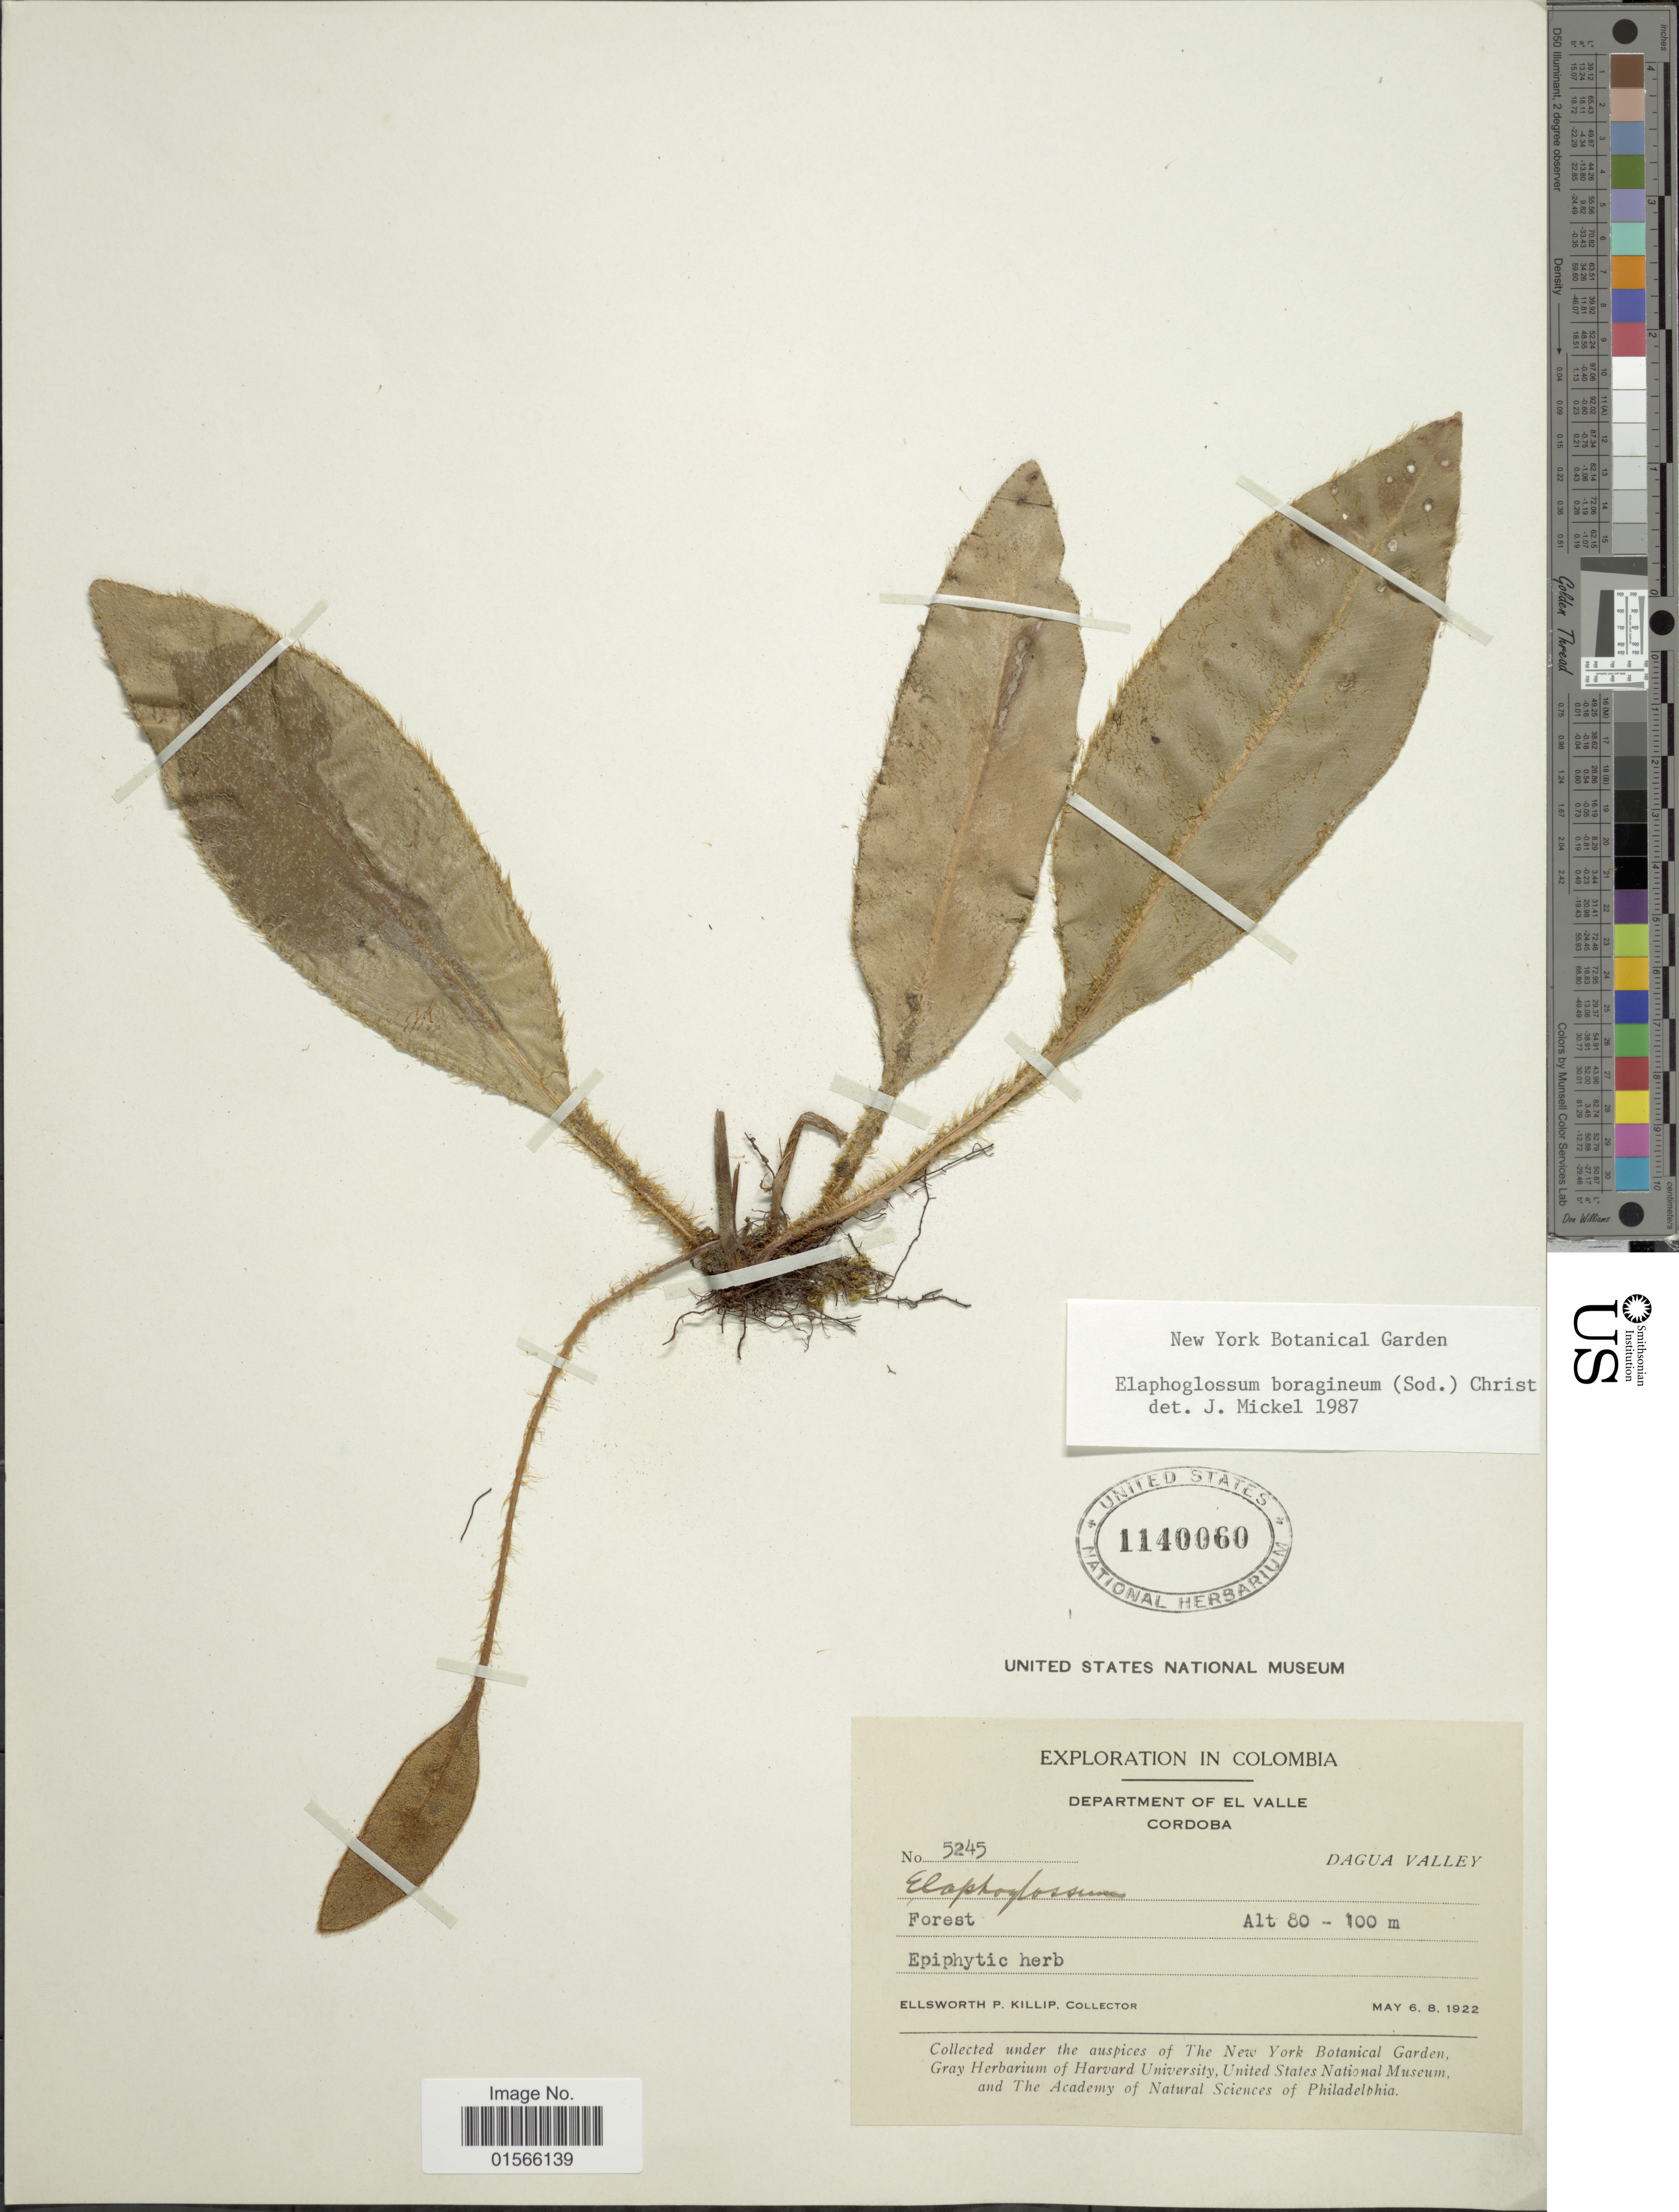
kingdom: Plantae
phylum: Tracheophyta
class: Polypodiopsida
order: Polypodiales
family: Dryopteridaceae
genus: Elaphoglossum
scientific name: Elaphoglossum boragineum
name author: (Sodiro) Christ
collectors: E. P. Killip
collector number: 5245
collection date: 1922-05-06/1922-05-08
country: Colombia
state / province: Valle del Cauca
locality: Department of El Valle, Cordoba, Dagua Valley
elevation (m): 80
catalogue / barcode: US 1140060